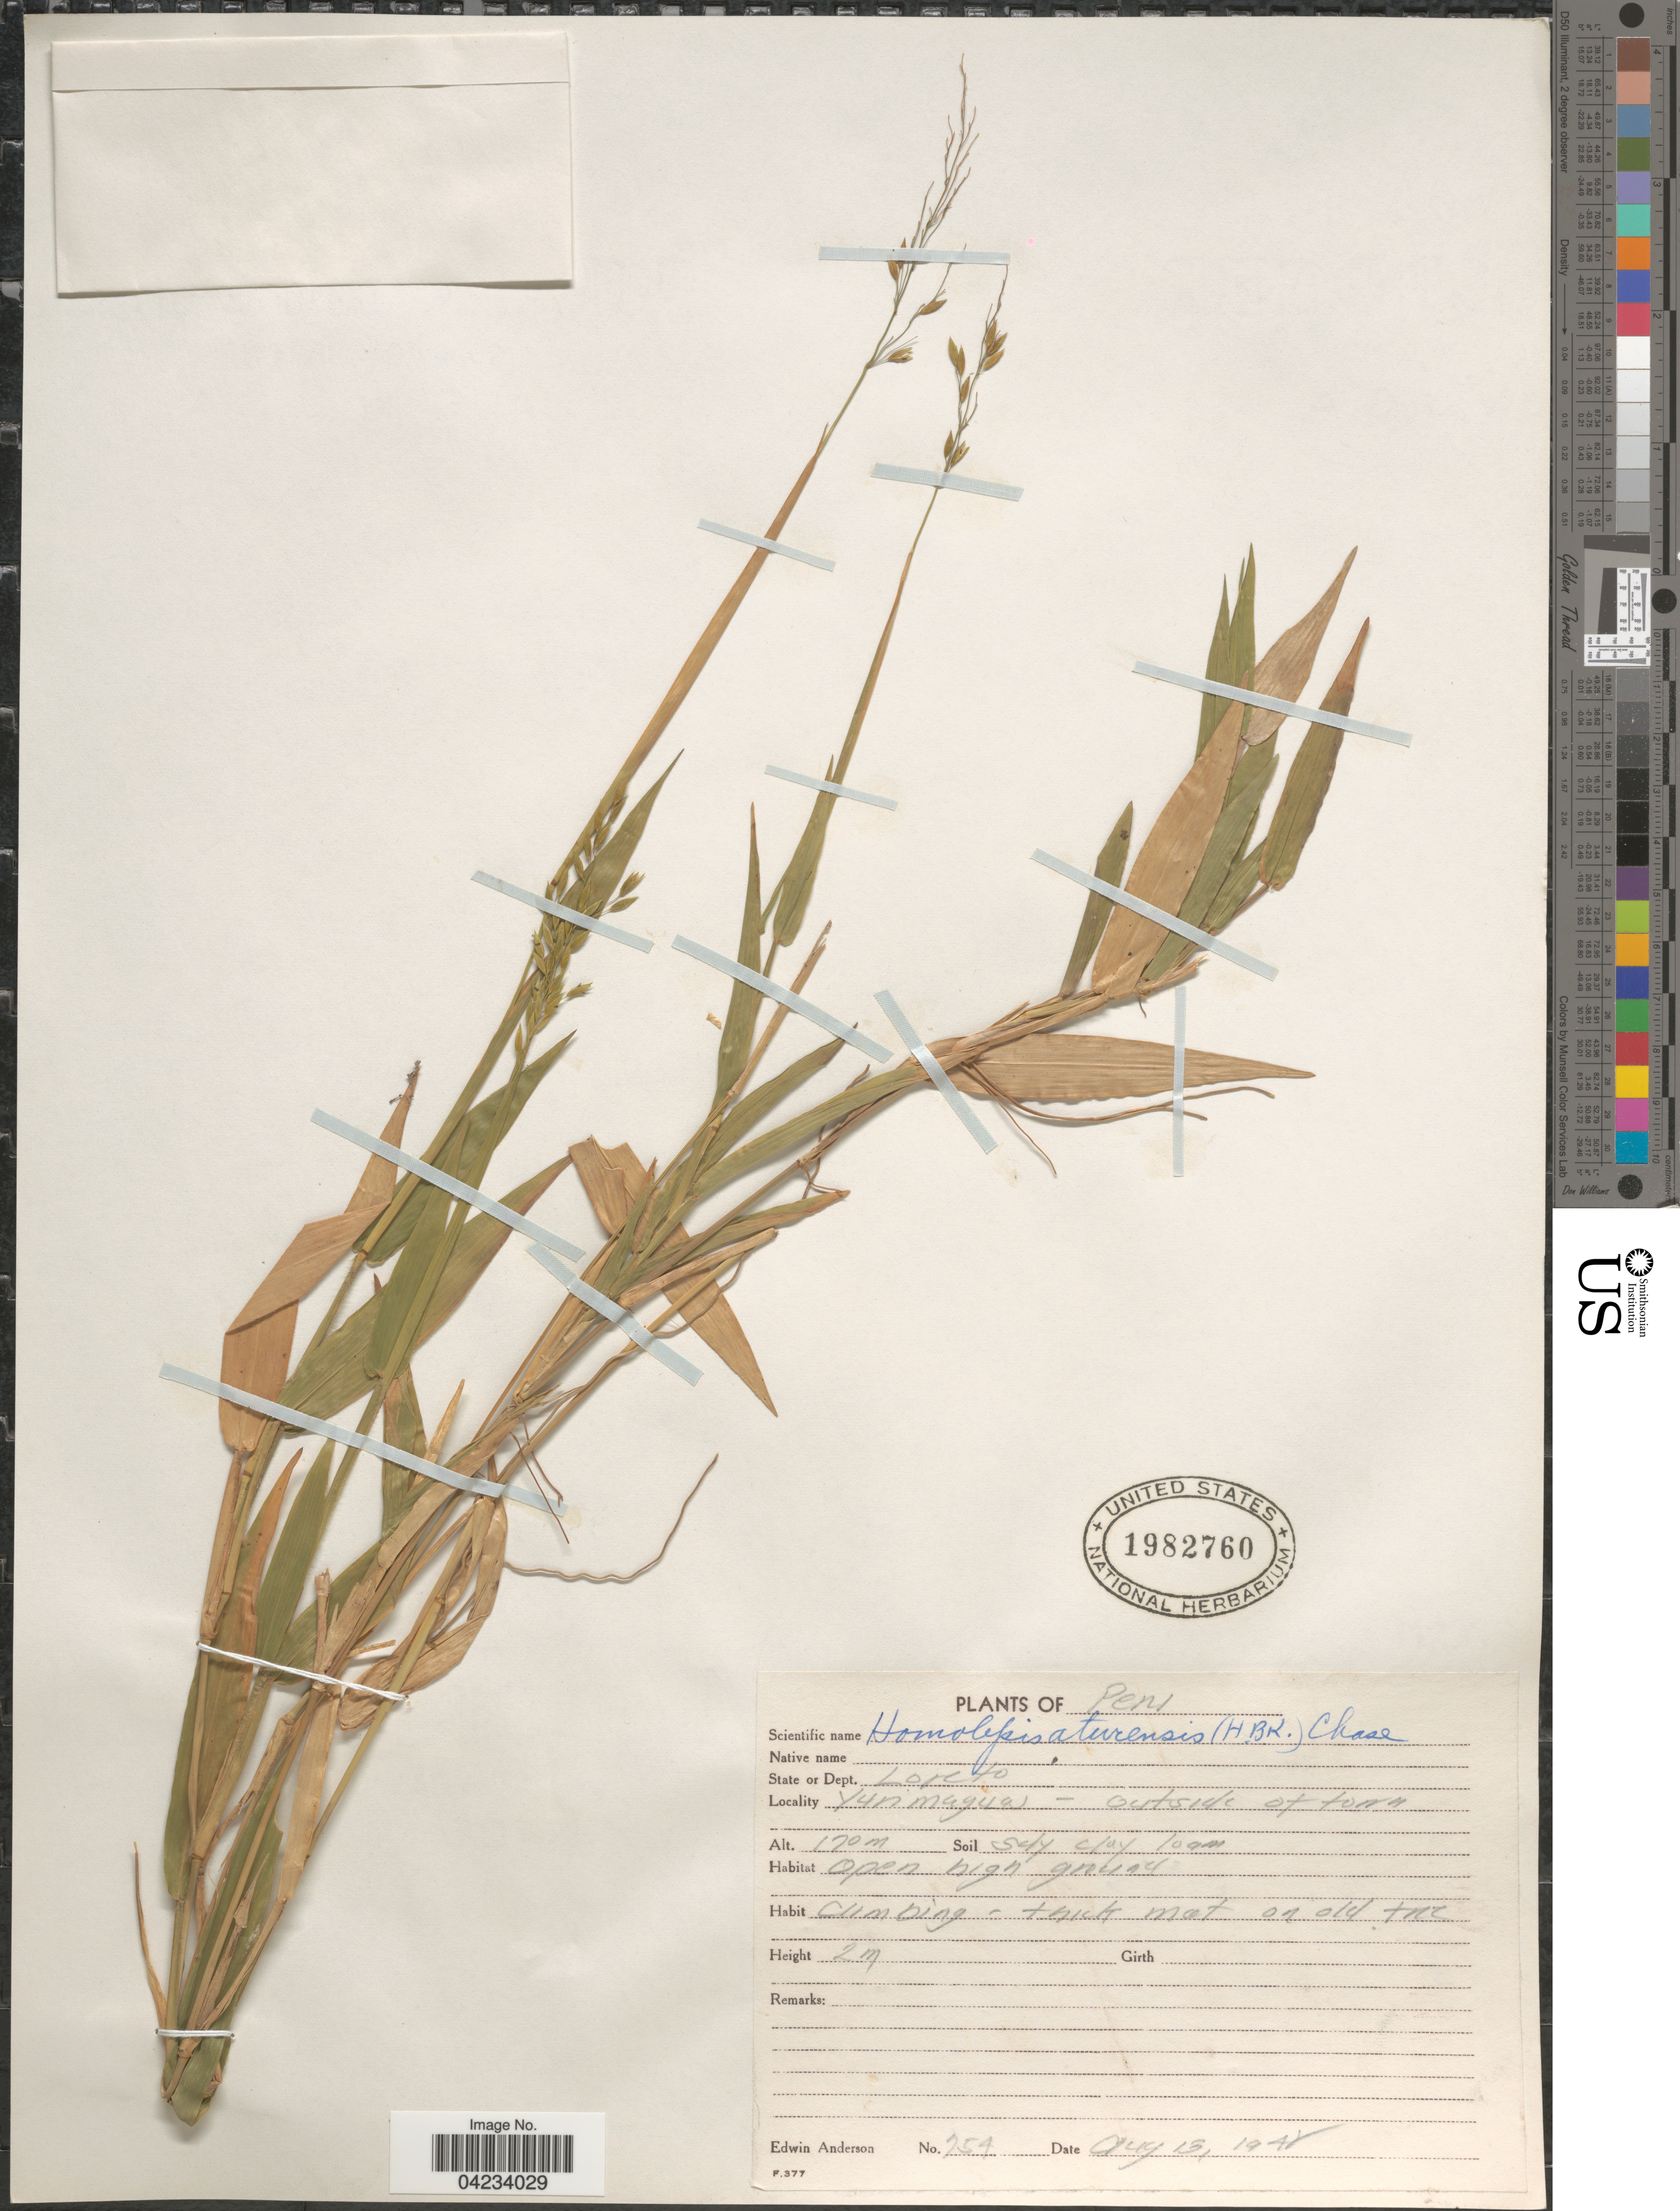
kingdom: Plantae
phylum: Tracheophyta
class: Liliopsida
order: Poales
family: Poaceae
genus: Homolepis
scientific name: Homolepis aturensis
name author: (Kunth) Chase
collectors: E. Anderson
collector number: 754*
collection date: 1948-08-13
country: Peru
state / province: Loreto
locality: State or Dept. Loreto. Yurimaguas - outside of town.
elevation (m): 170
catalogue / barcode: US 1982760